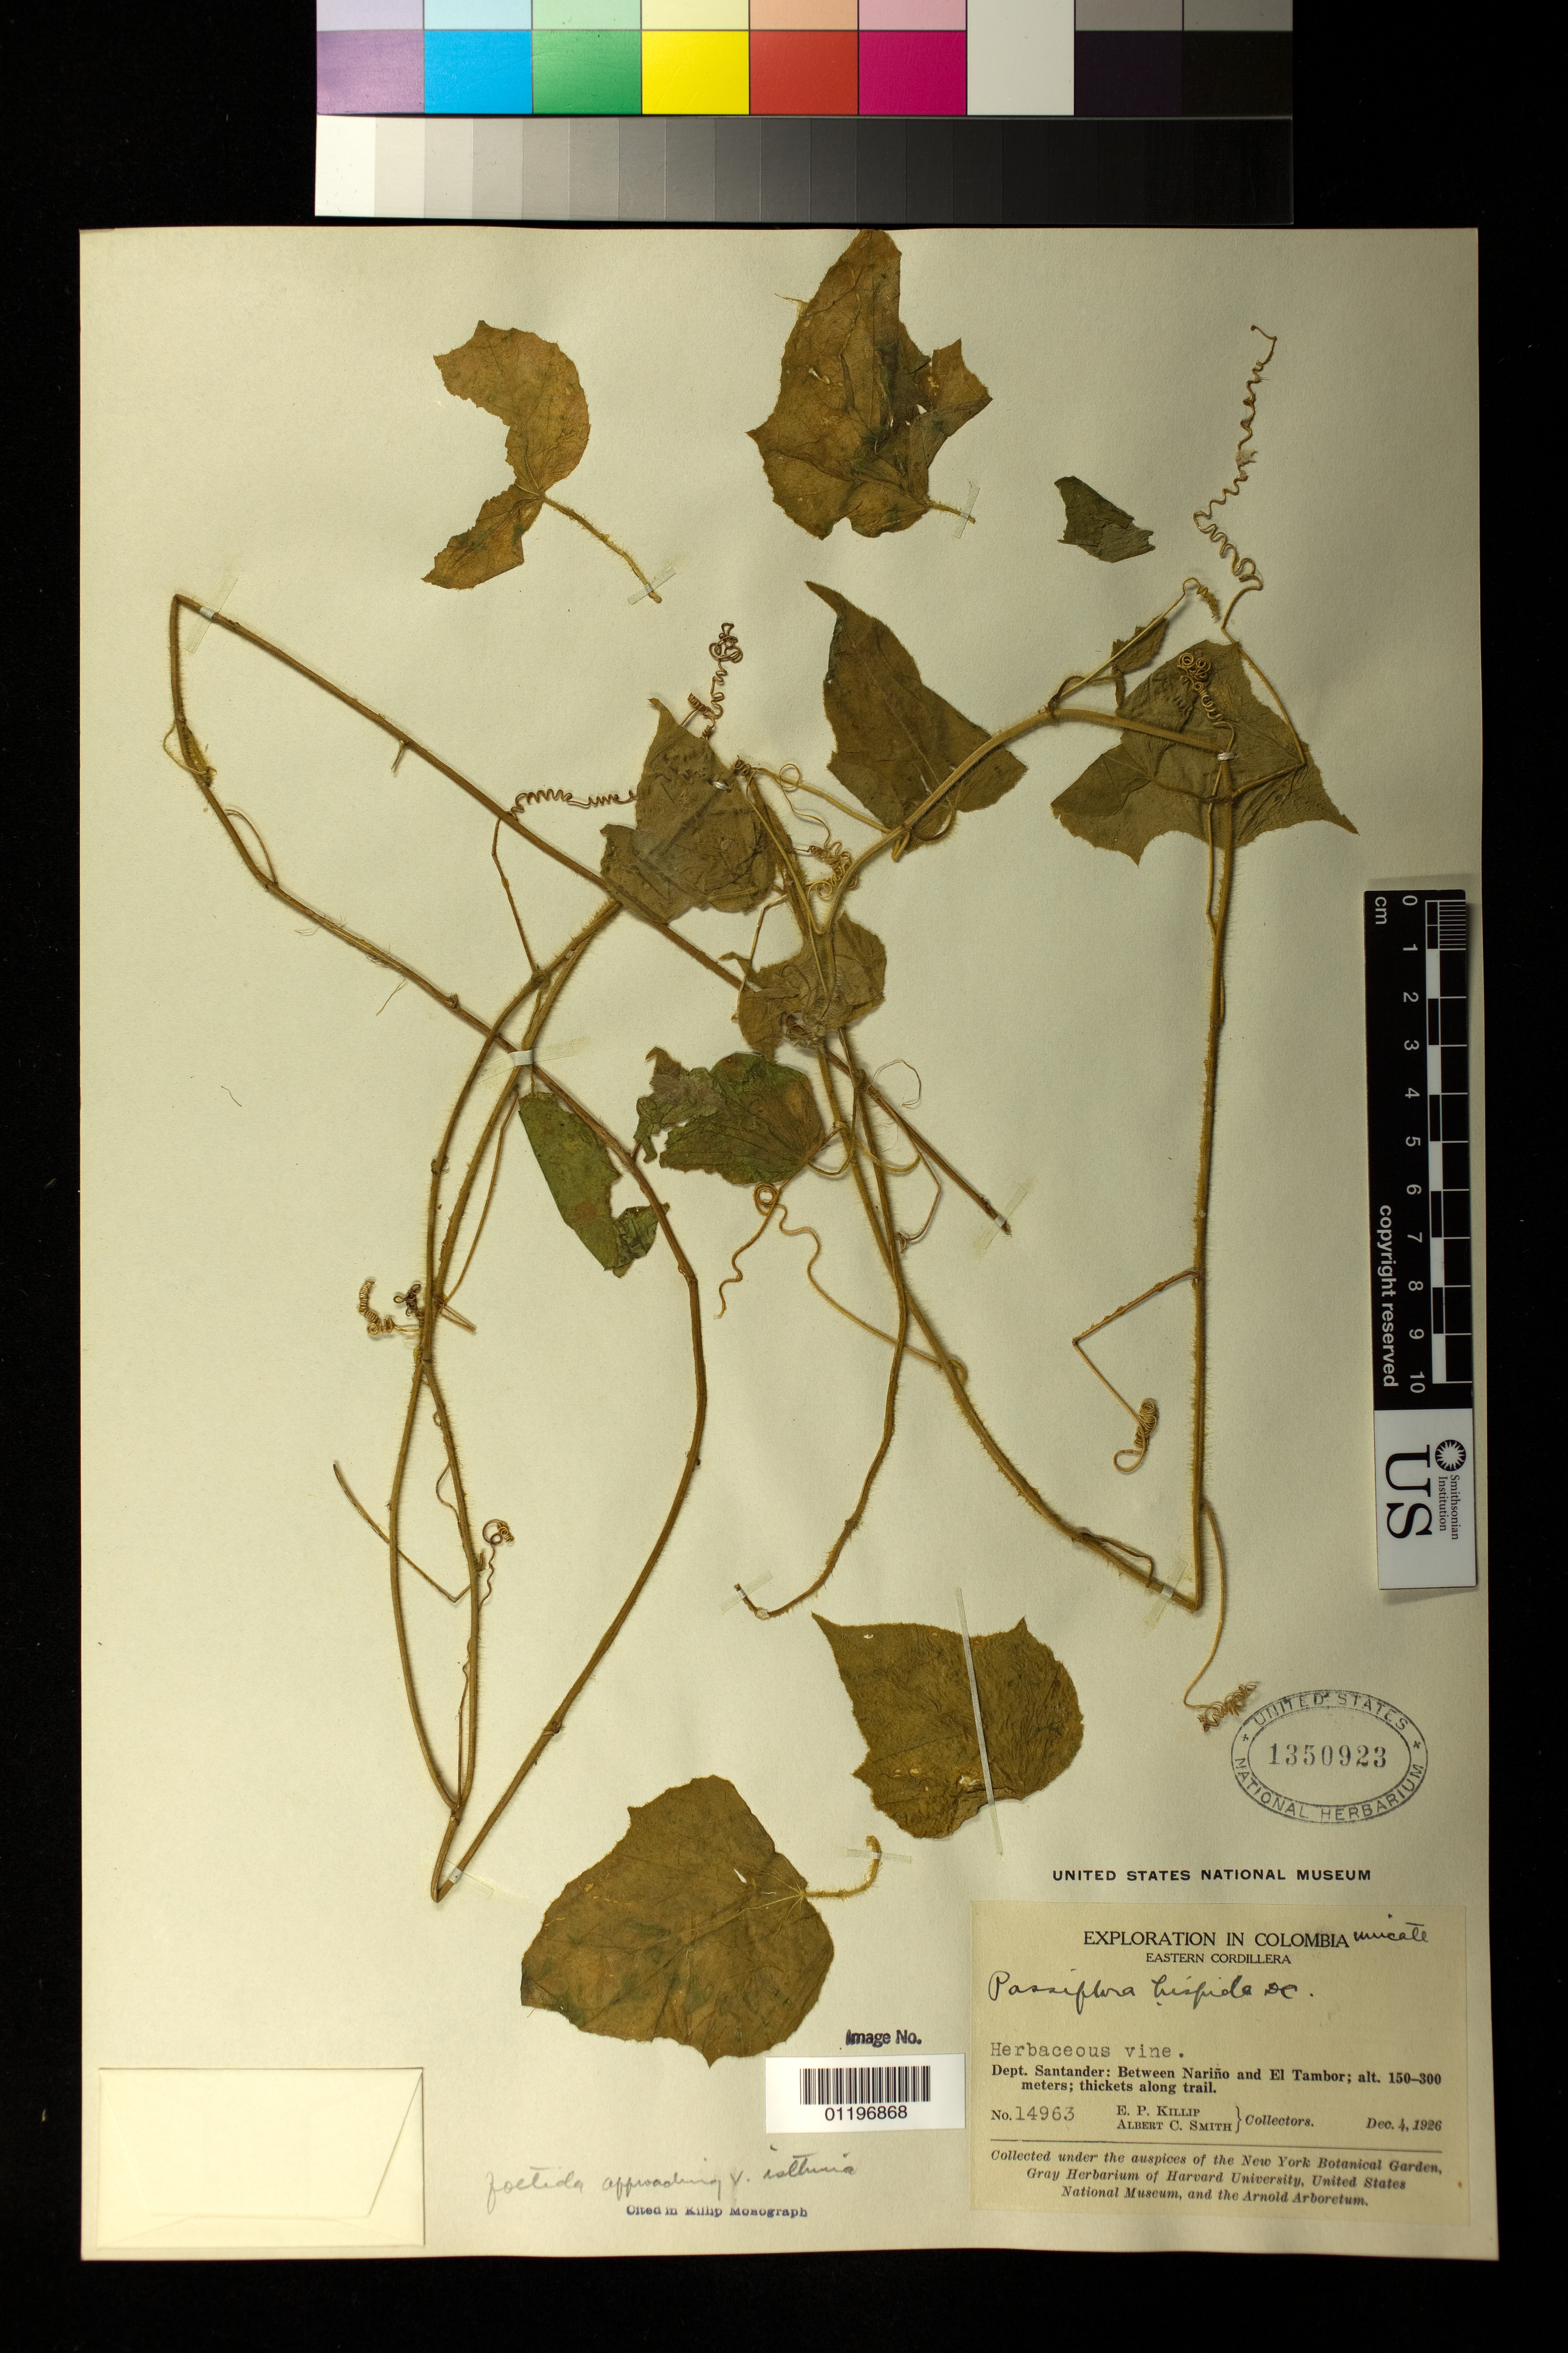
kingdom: Plantae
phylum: Tracheophyta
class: Magnoliopsida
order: Malpighiales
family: Passifloraceae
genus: Passiflora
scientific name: Passiflora foetida var. isthmia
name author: Killip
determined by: Svoboda, H. T.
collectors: E. P. Killip & A. C. Smith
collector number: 14963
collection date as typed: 12 Apr 1926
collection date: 1926-04-12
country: Colombia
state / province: Santander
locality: Eastern cordillera. Between Narino and El Tambor.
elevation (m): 150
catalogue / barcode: US 1350923